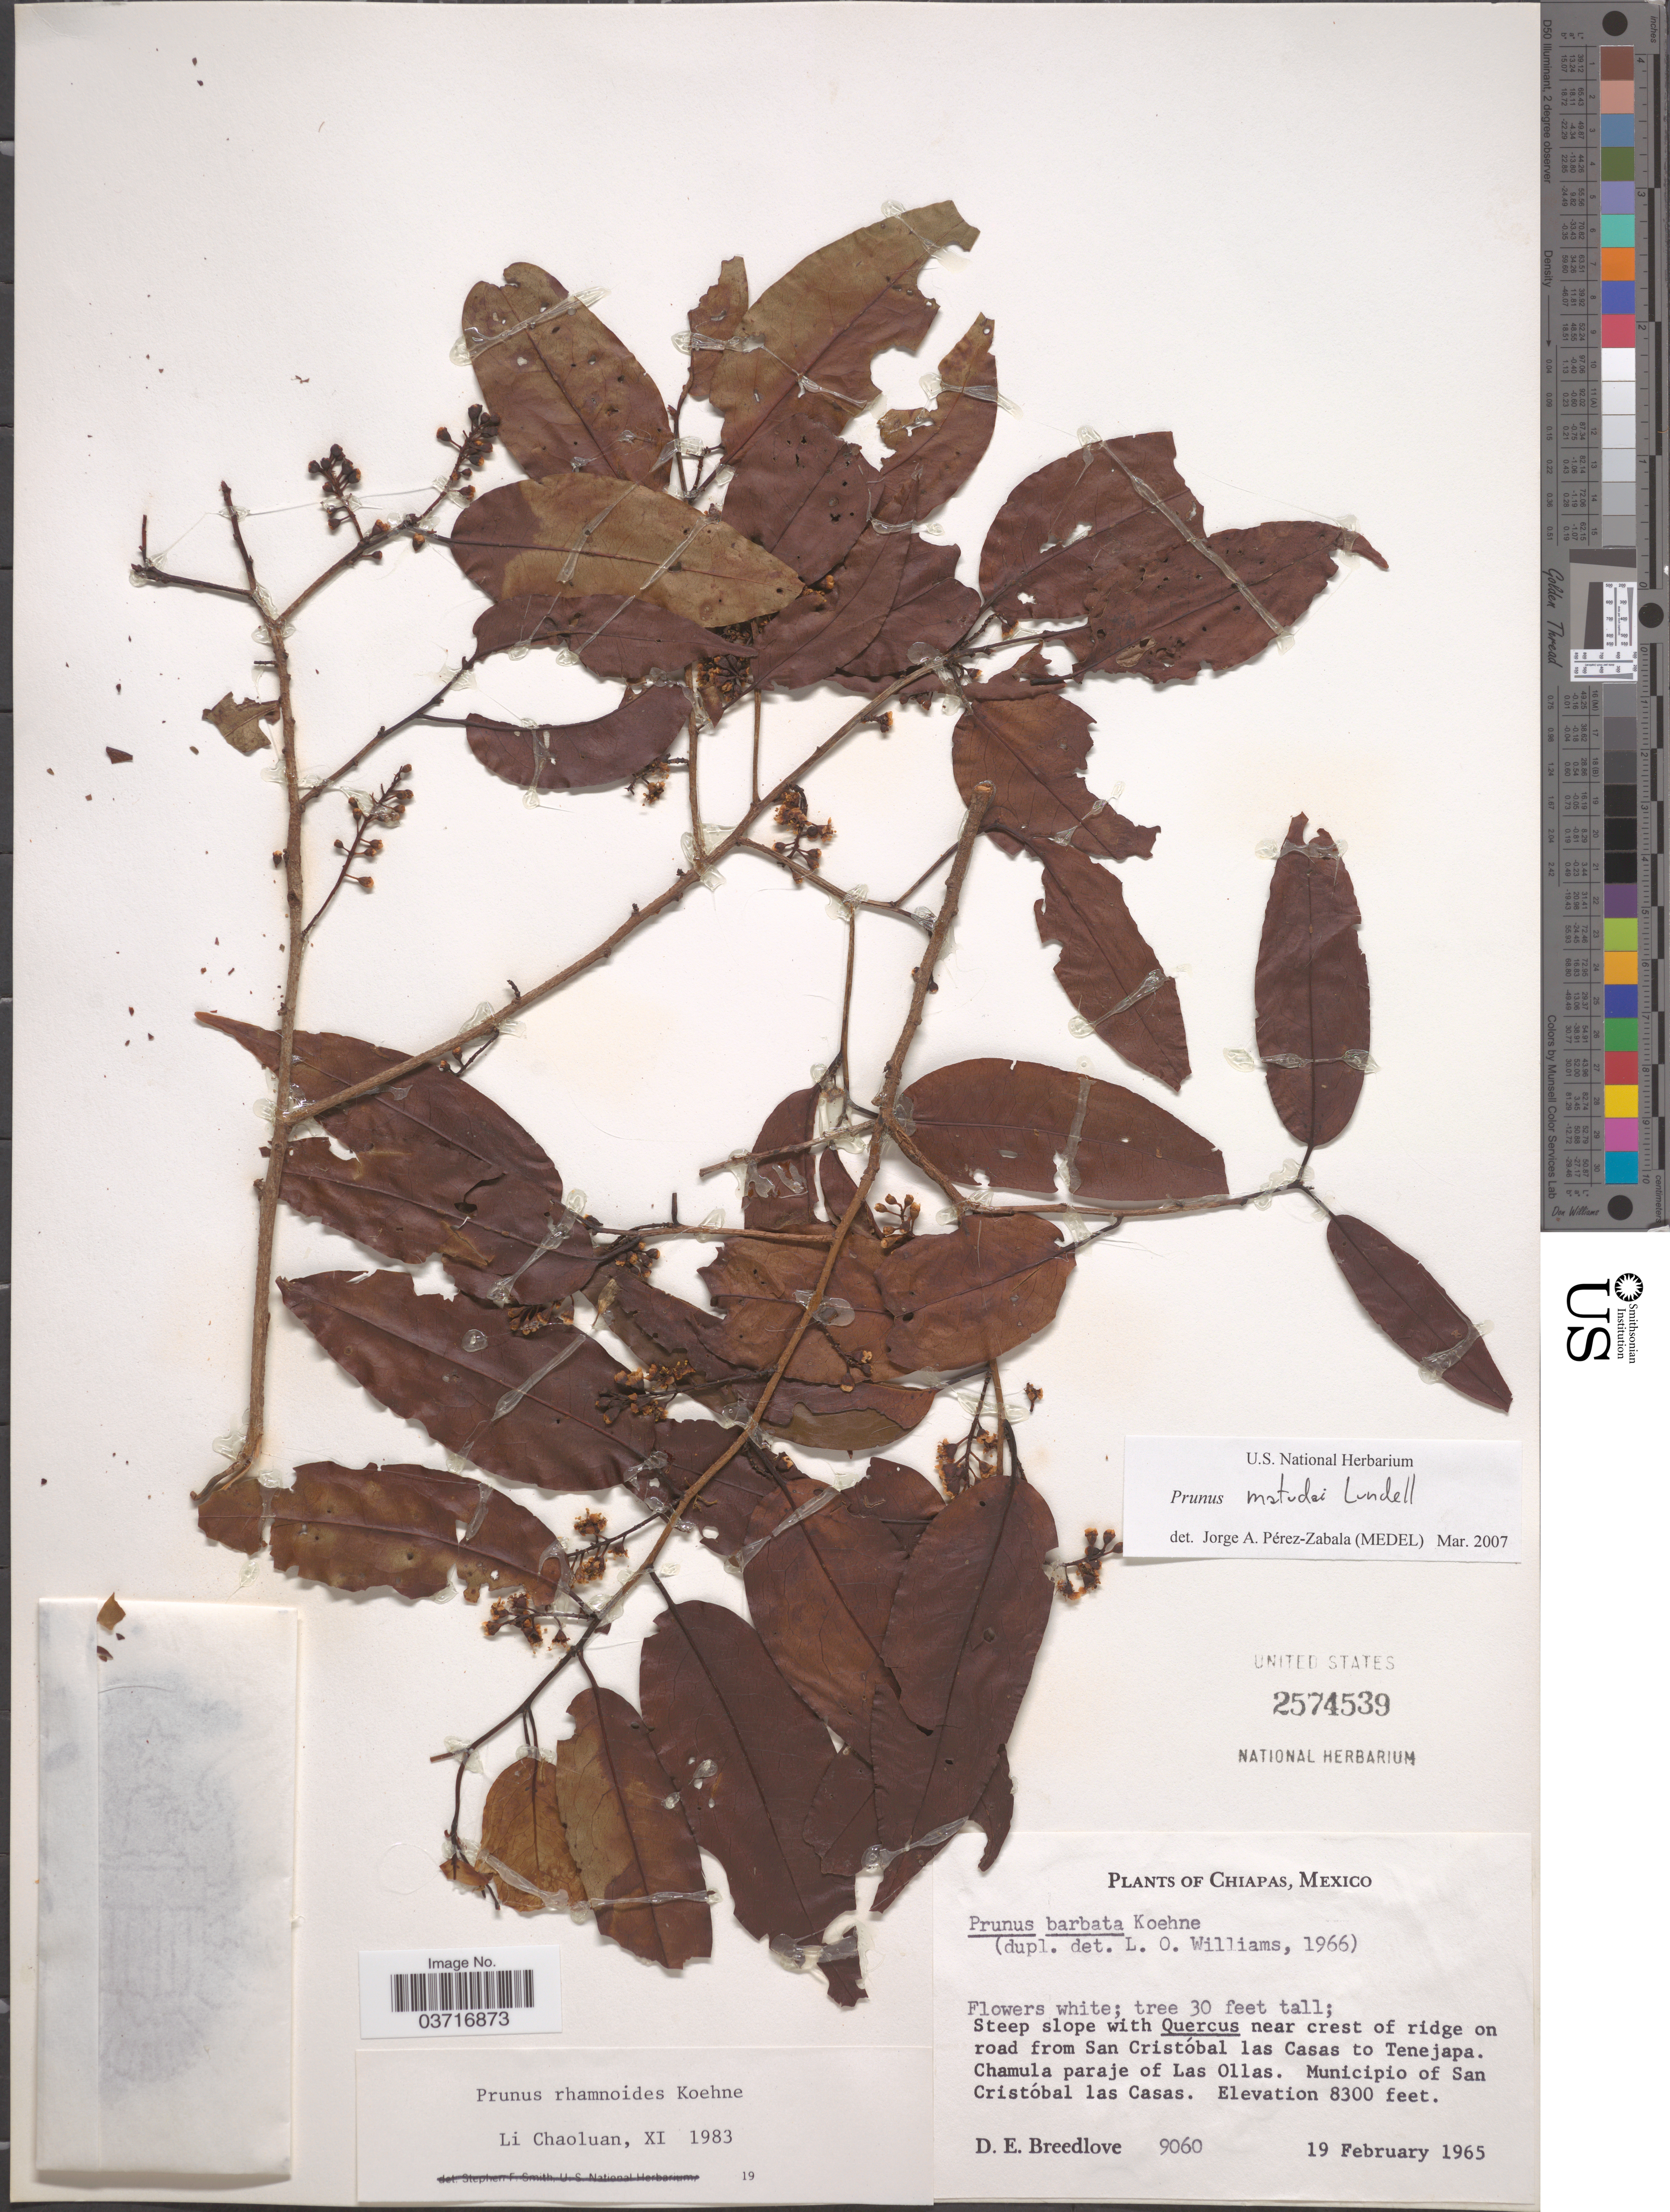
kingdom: Plantae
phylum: Tracheophyta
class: Magnoliopsida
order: Rosales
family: Rosaceae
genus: Prunus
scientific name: Prunus matudae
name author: Lundell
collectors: D. E. Breedlove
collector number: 9060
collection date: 1965-02-19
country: Mexico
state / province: Chiapas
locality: Near crest of ridge on road from San Cristóbal las Casas to Tenejapa. Chamula paraje of Las Ollas. Municipio of San Cristóbal las Casas.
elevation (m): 2530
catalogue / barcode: US 2574539